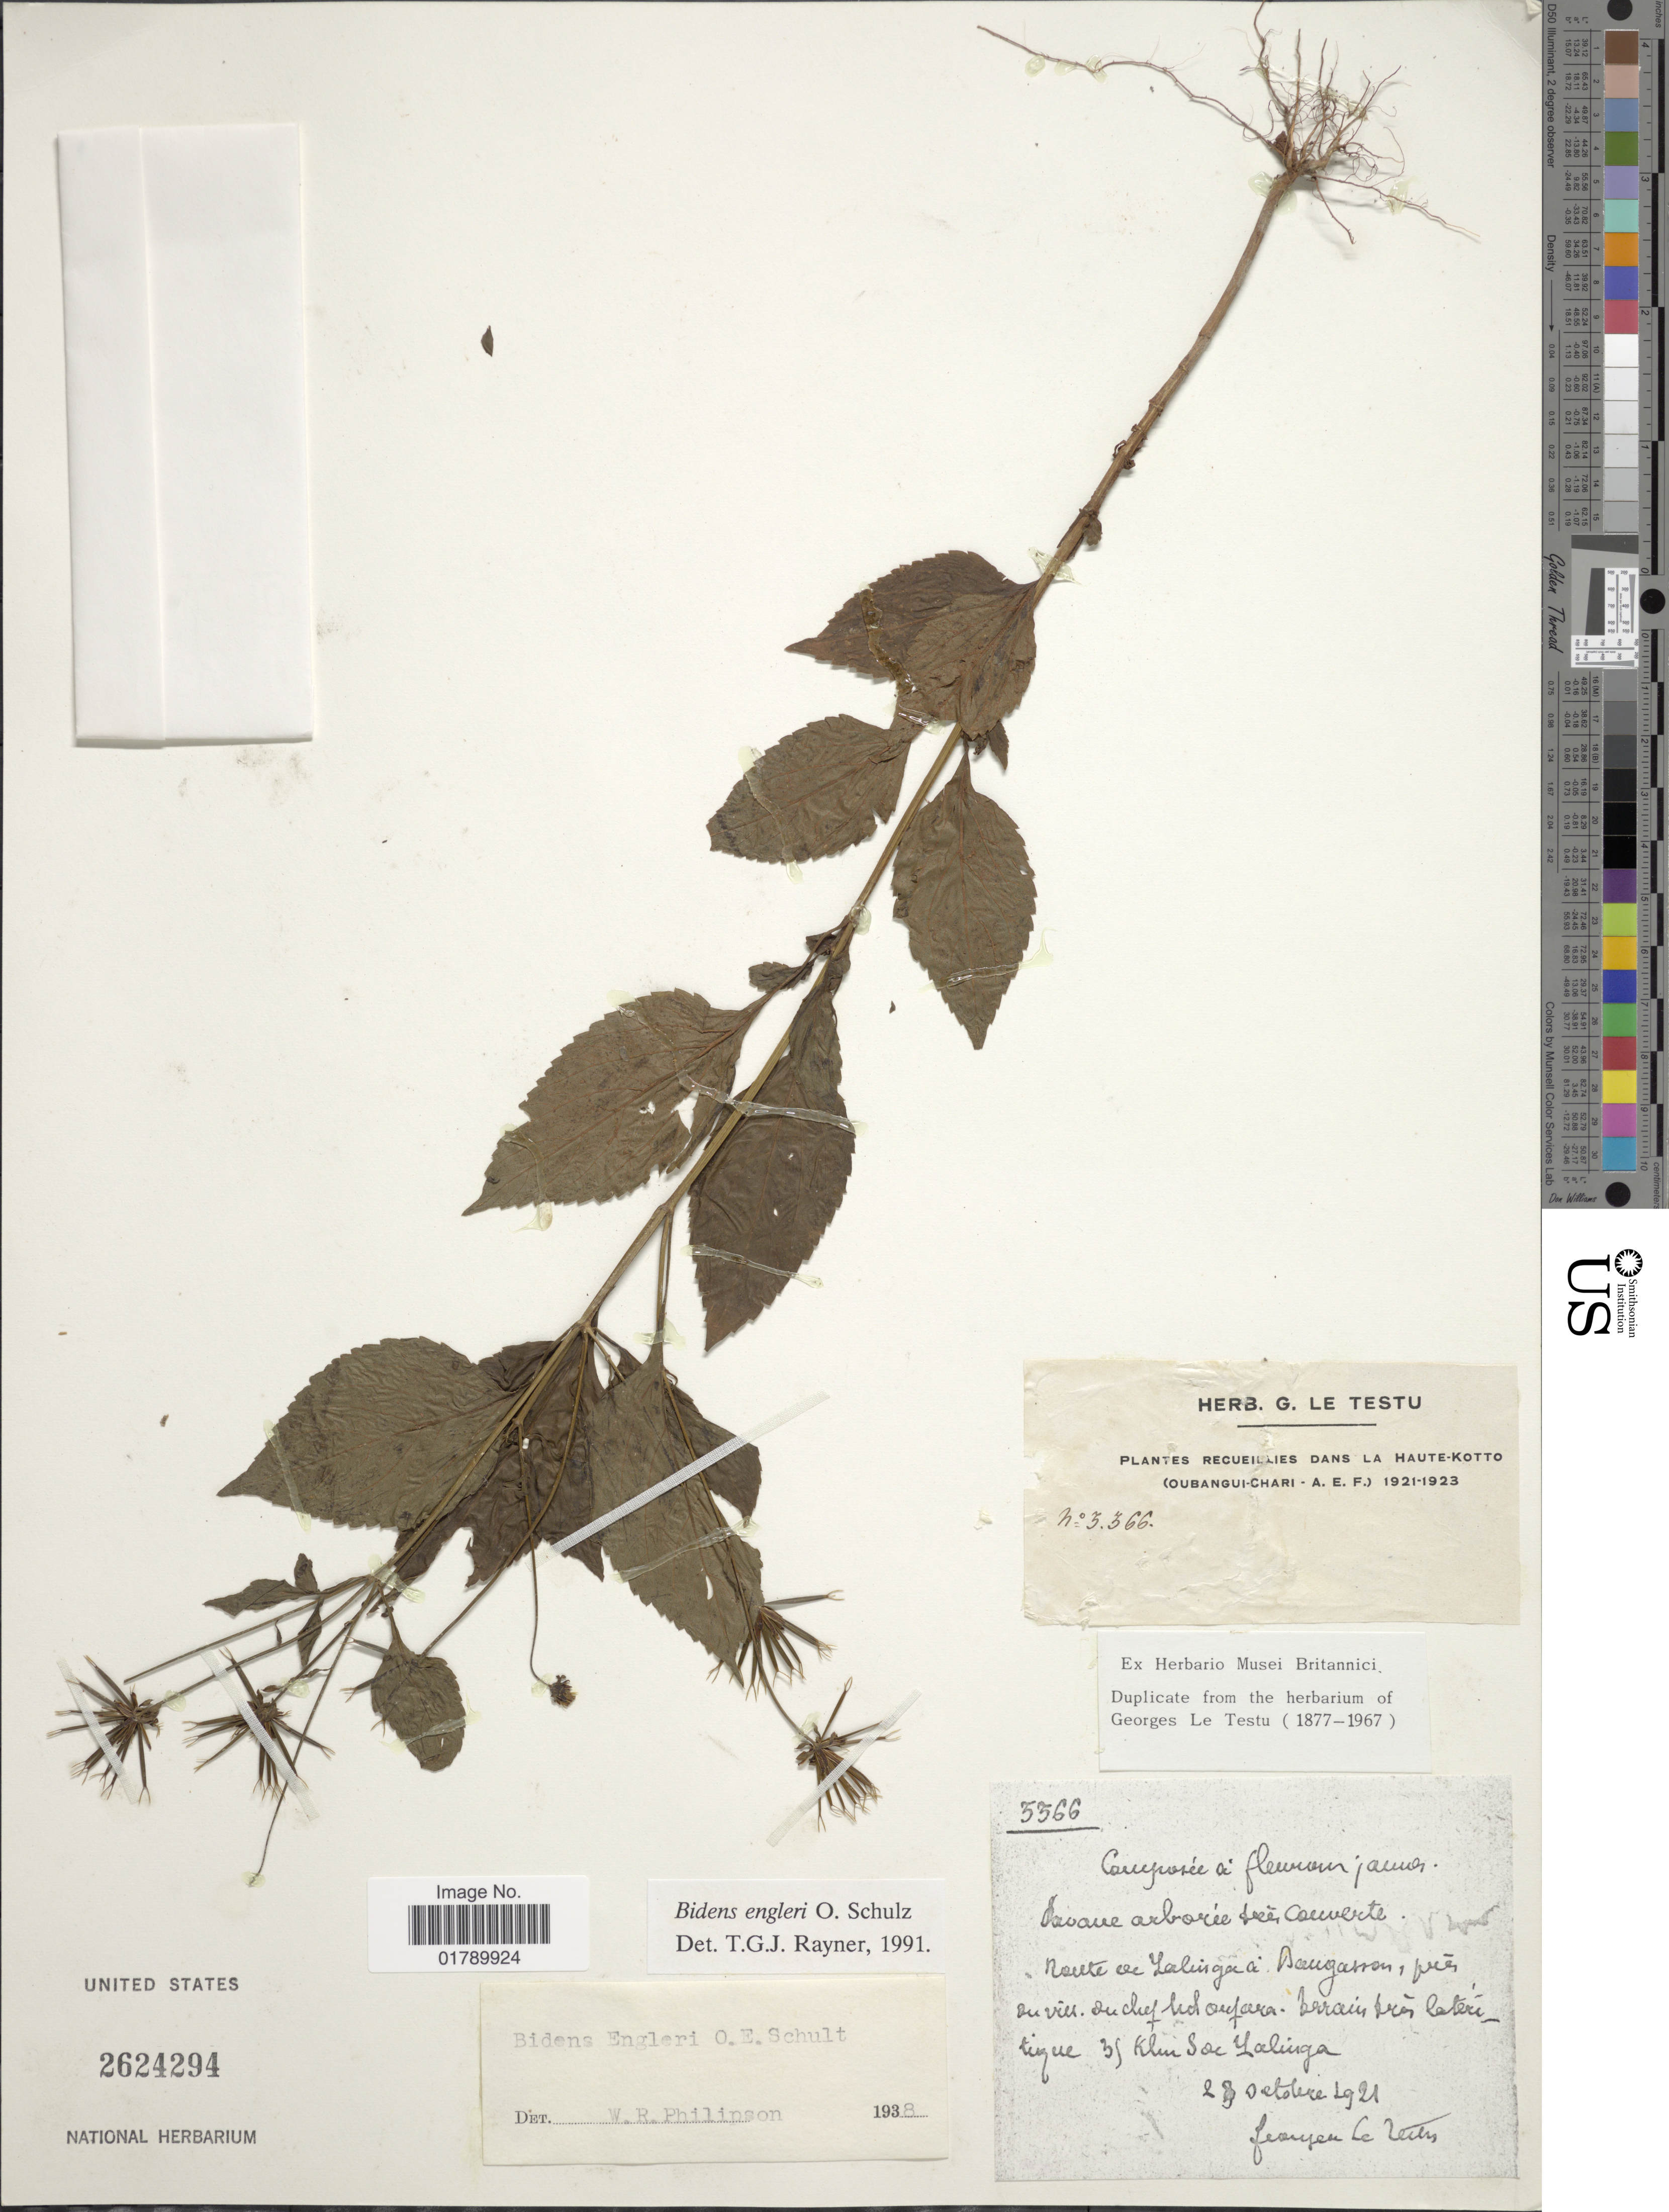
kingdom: Plantae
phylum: Tracheophyta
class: Magnoliopsida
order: Asterales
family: Asteraceae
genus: Bidens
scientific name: Bidens engleri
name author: O.E. Schulz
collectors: G. Le Testu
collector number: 3366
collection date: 1921-09-28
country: Central African Republic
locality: Route de Yalinga a Bangassou, pres du vill. du chef kol oufara. 35 klm Sic Yalinga [interpreted]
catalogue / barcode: US 2624294